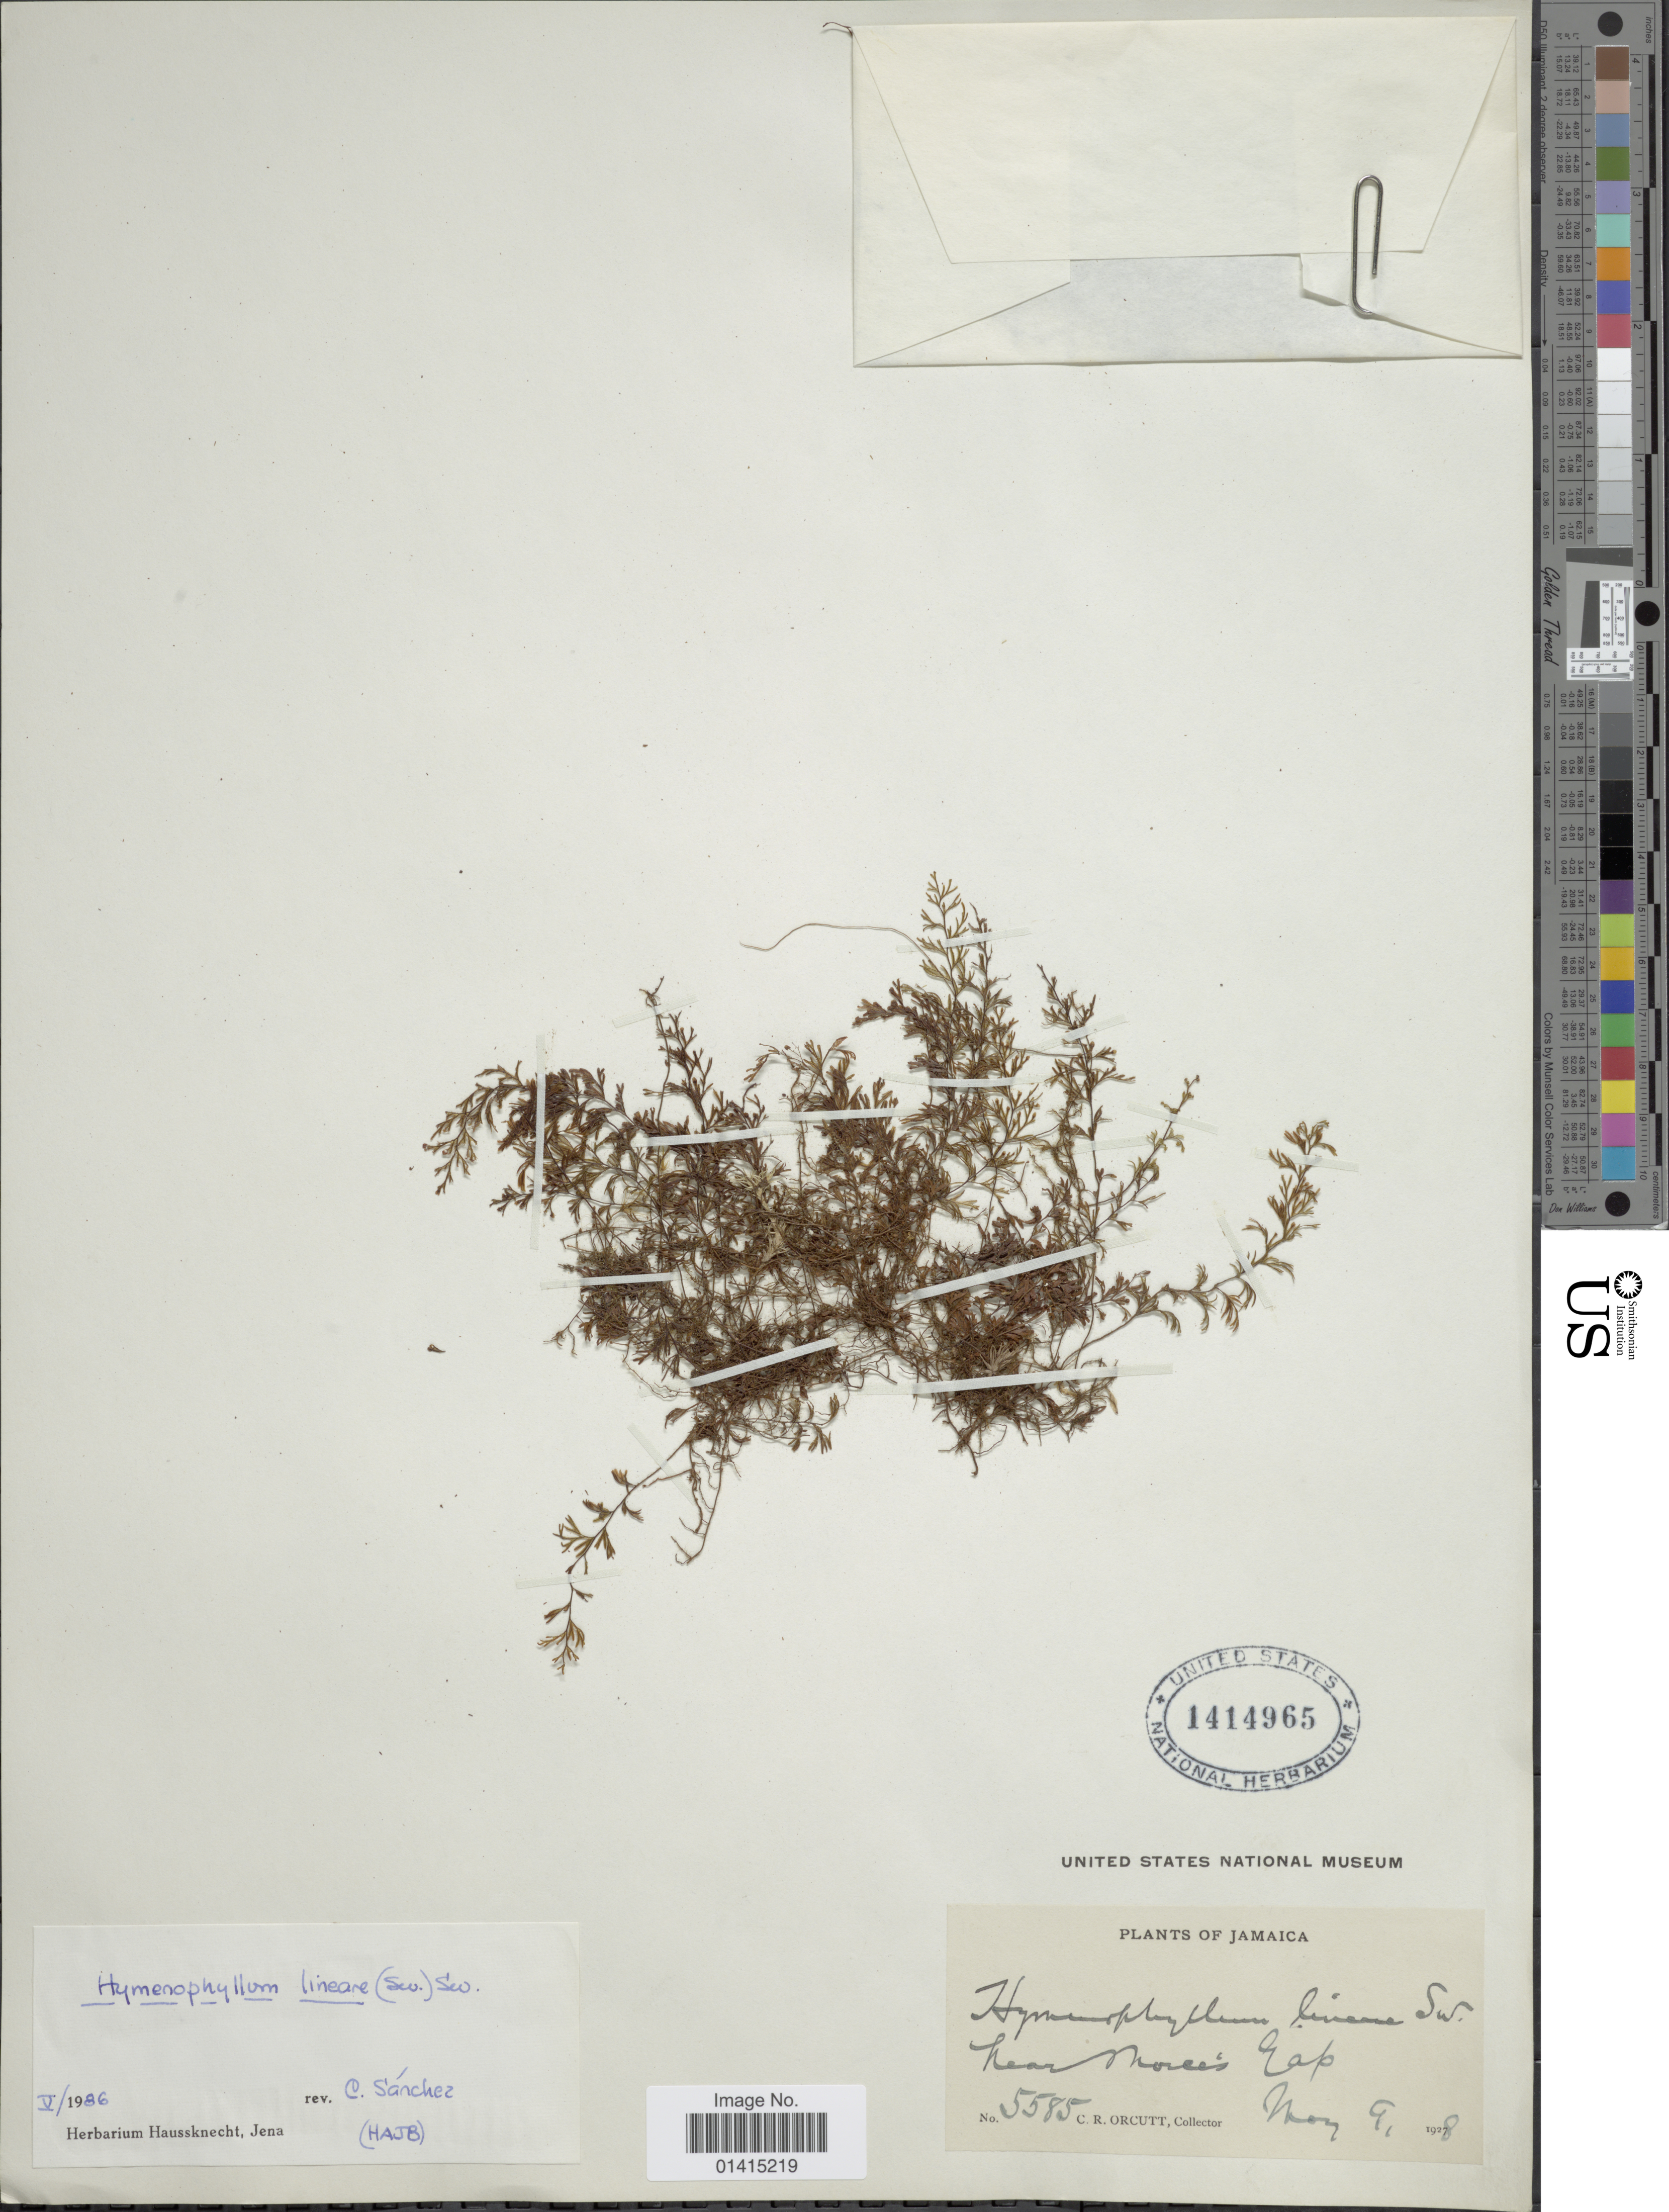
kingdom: Plantae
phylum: Tracheophyta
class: Polypodiopsida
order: Hymenophyllales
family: Hymenophyllaceae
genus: Hymenophyllum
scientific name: Hymenophyllum lineare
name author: (Sw.) Sw.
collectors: C. R. Orcutt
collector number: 5585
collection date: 1928-05-09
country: Jamaica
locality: Near Moce's Gap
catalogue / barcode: US 1414965